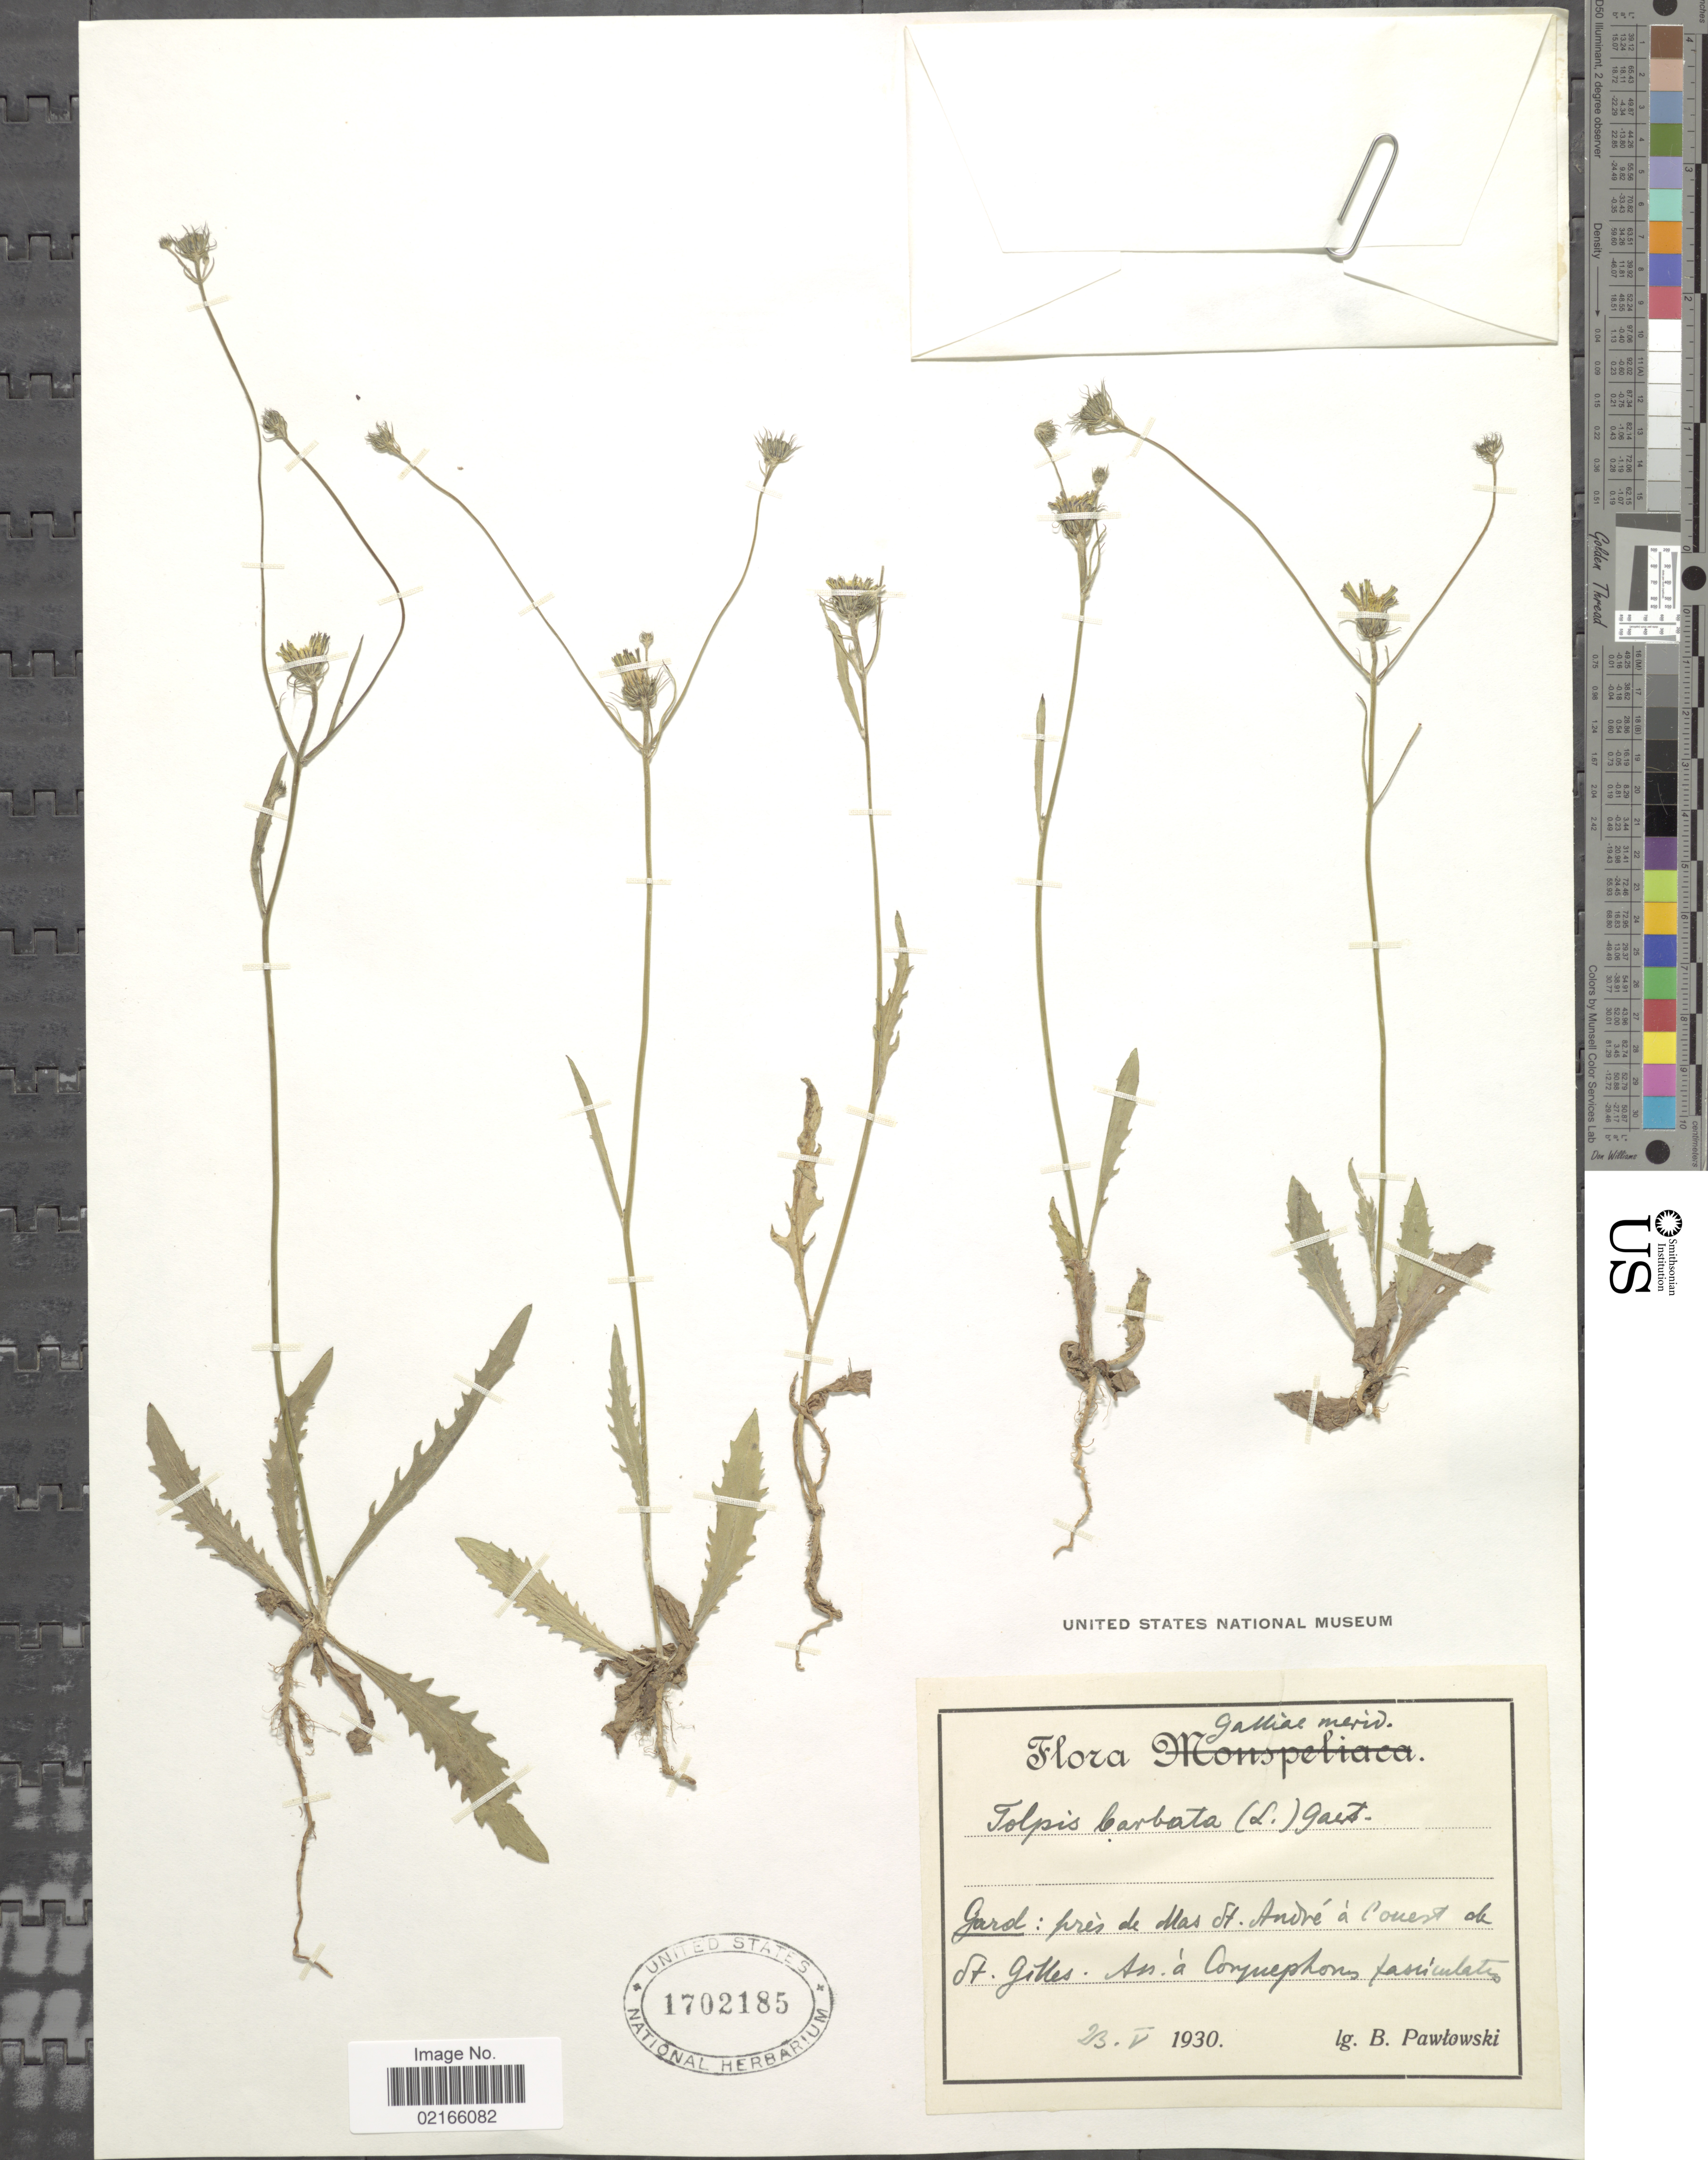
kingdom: Plantae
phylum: Tracheophyta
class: Magnoliopsida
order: Asterales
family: Asteraceae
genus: Tolpis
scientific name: Tolpis barbata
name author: (L.) Gaertn.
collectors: B. Pawlowski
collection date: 1930-05-23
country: France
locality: Galliae merid., Gard: prés de mas St. André á Couest de St. Gilles, and á Conquphons pasículates [interpreted]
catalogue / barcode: US 1702185